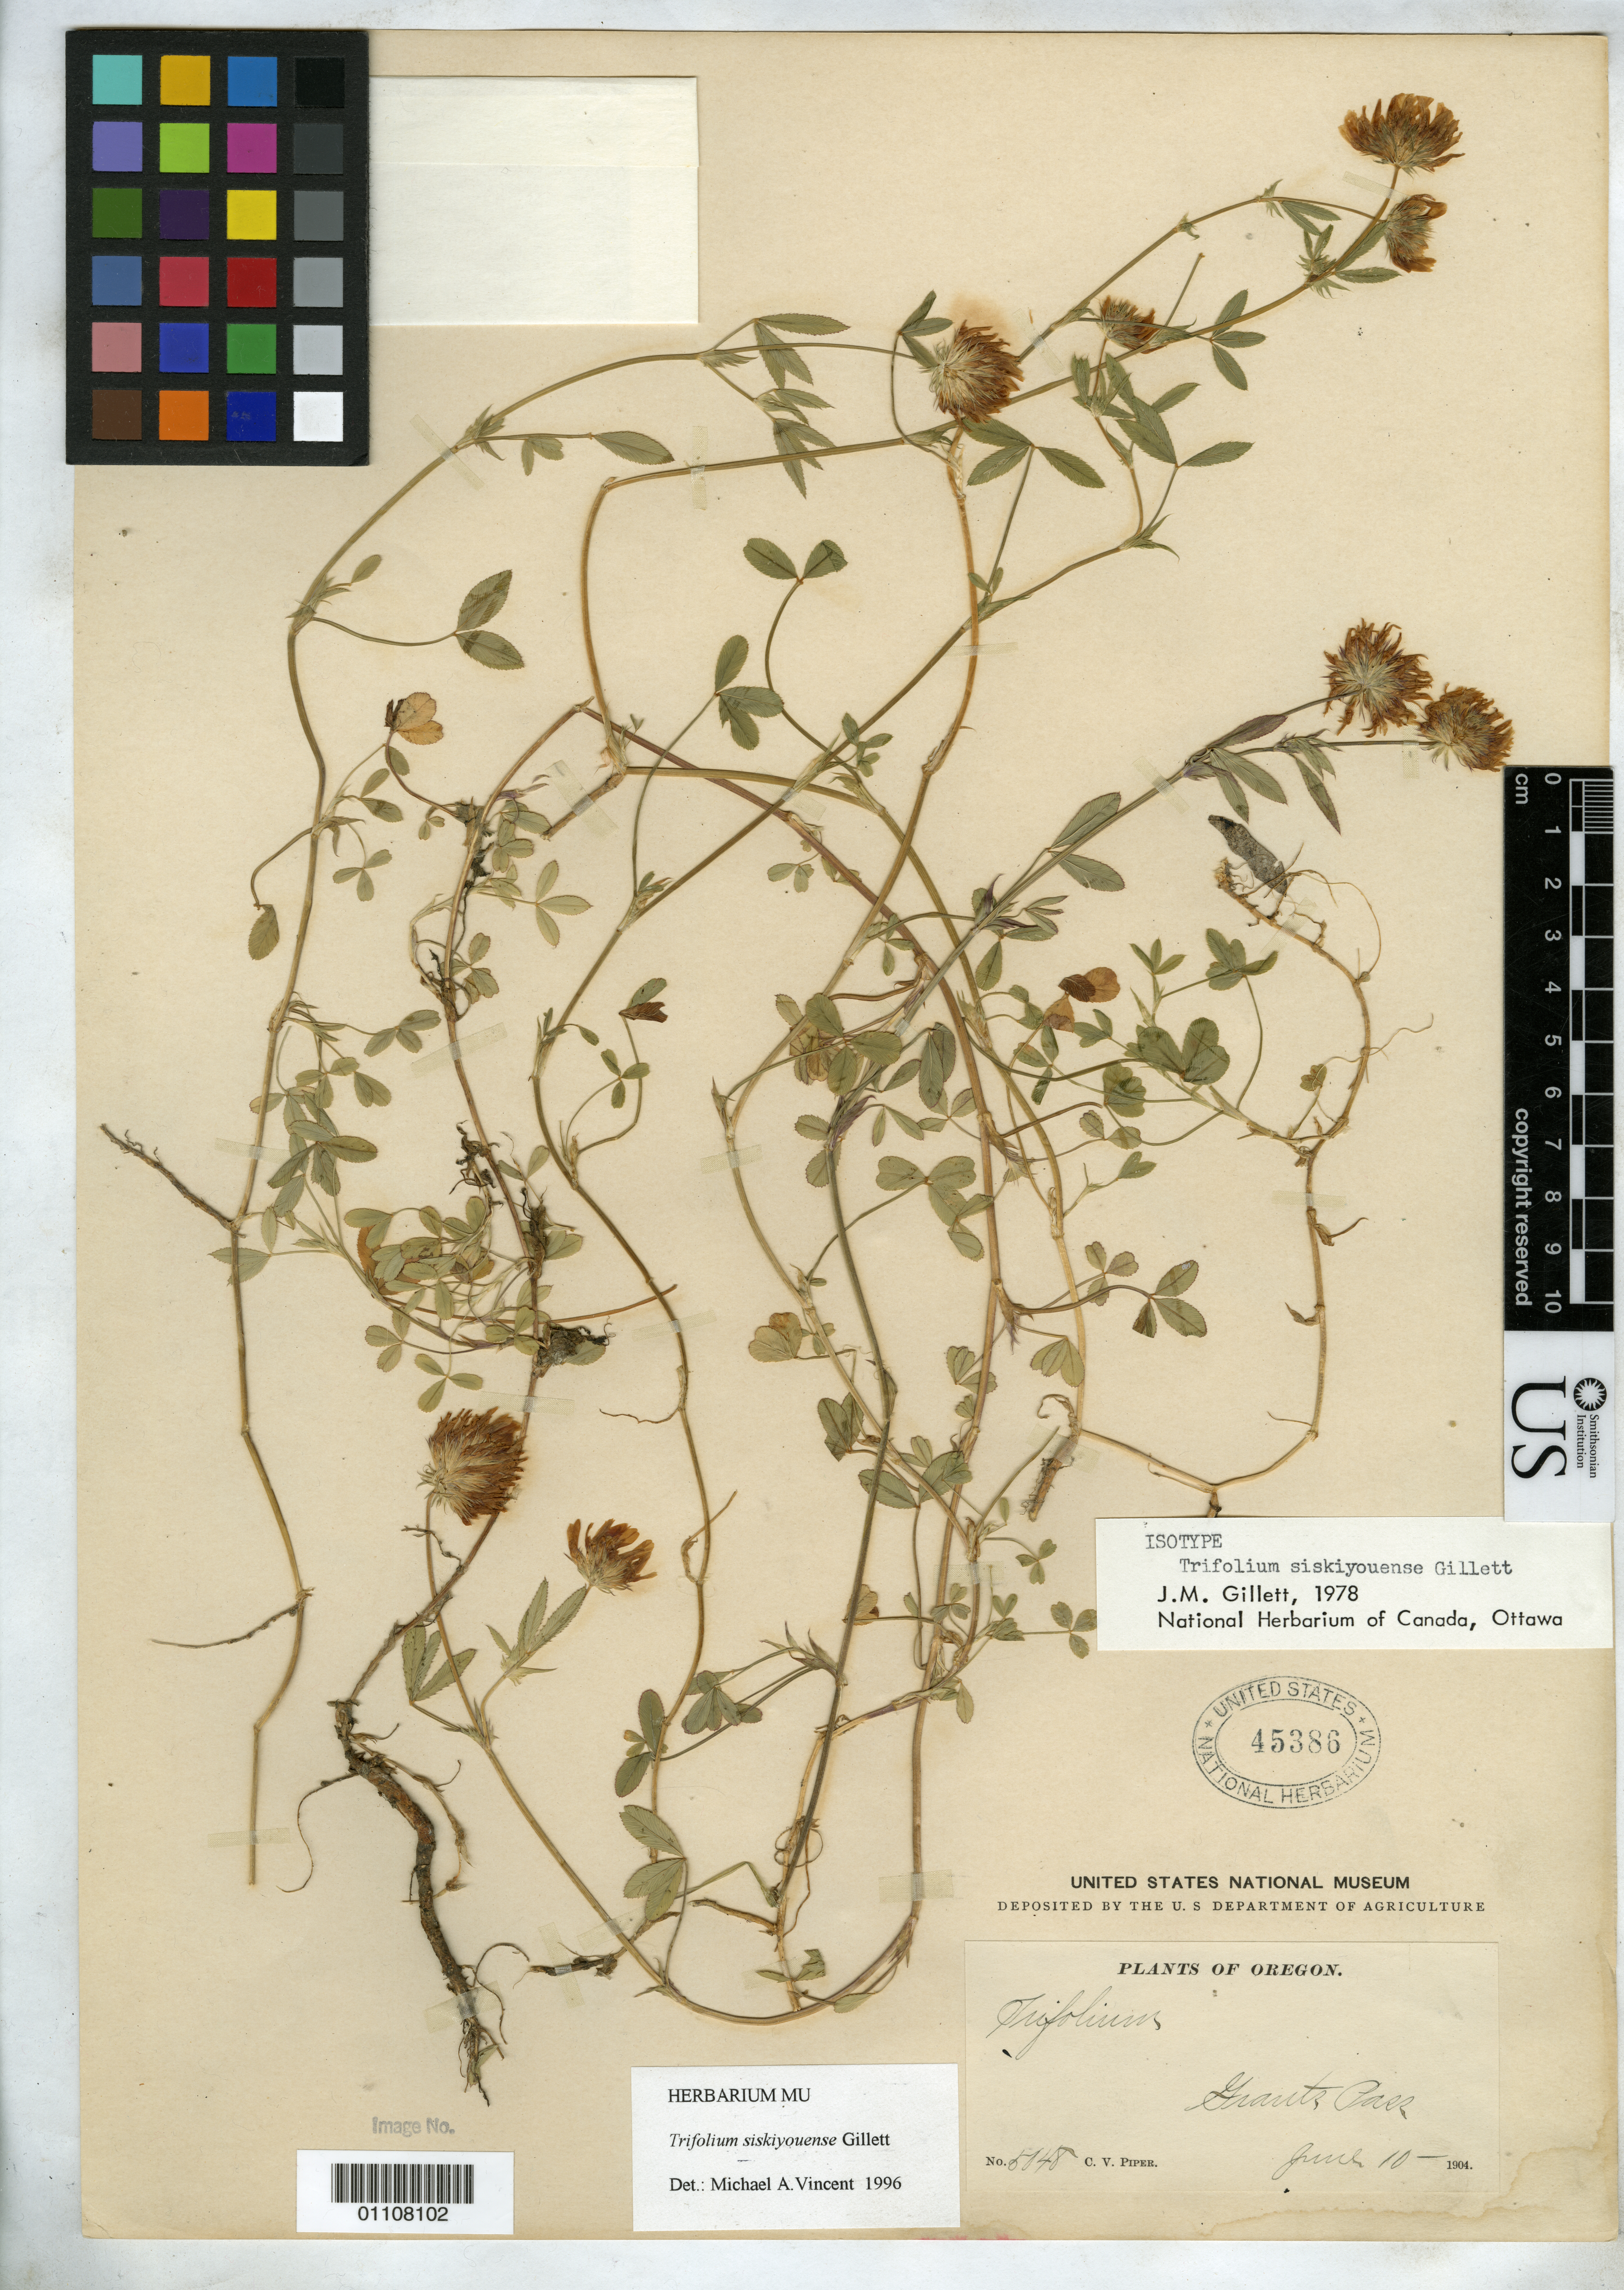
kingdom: Plantae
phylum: Tracheophyta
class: Magnoliopsida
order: Fabales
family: Fabaceae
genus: Trifolium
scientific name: Trifolium siskiyouense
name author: J.M. Gillett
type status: Isotype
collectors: C. V. Piper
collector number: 5048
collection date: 1904-06-10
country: United States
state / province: Oregon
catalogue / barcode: US 45386